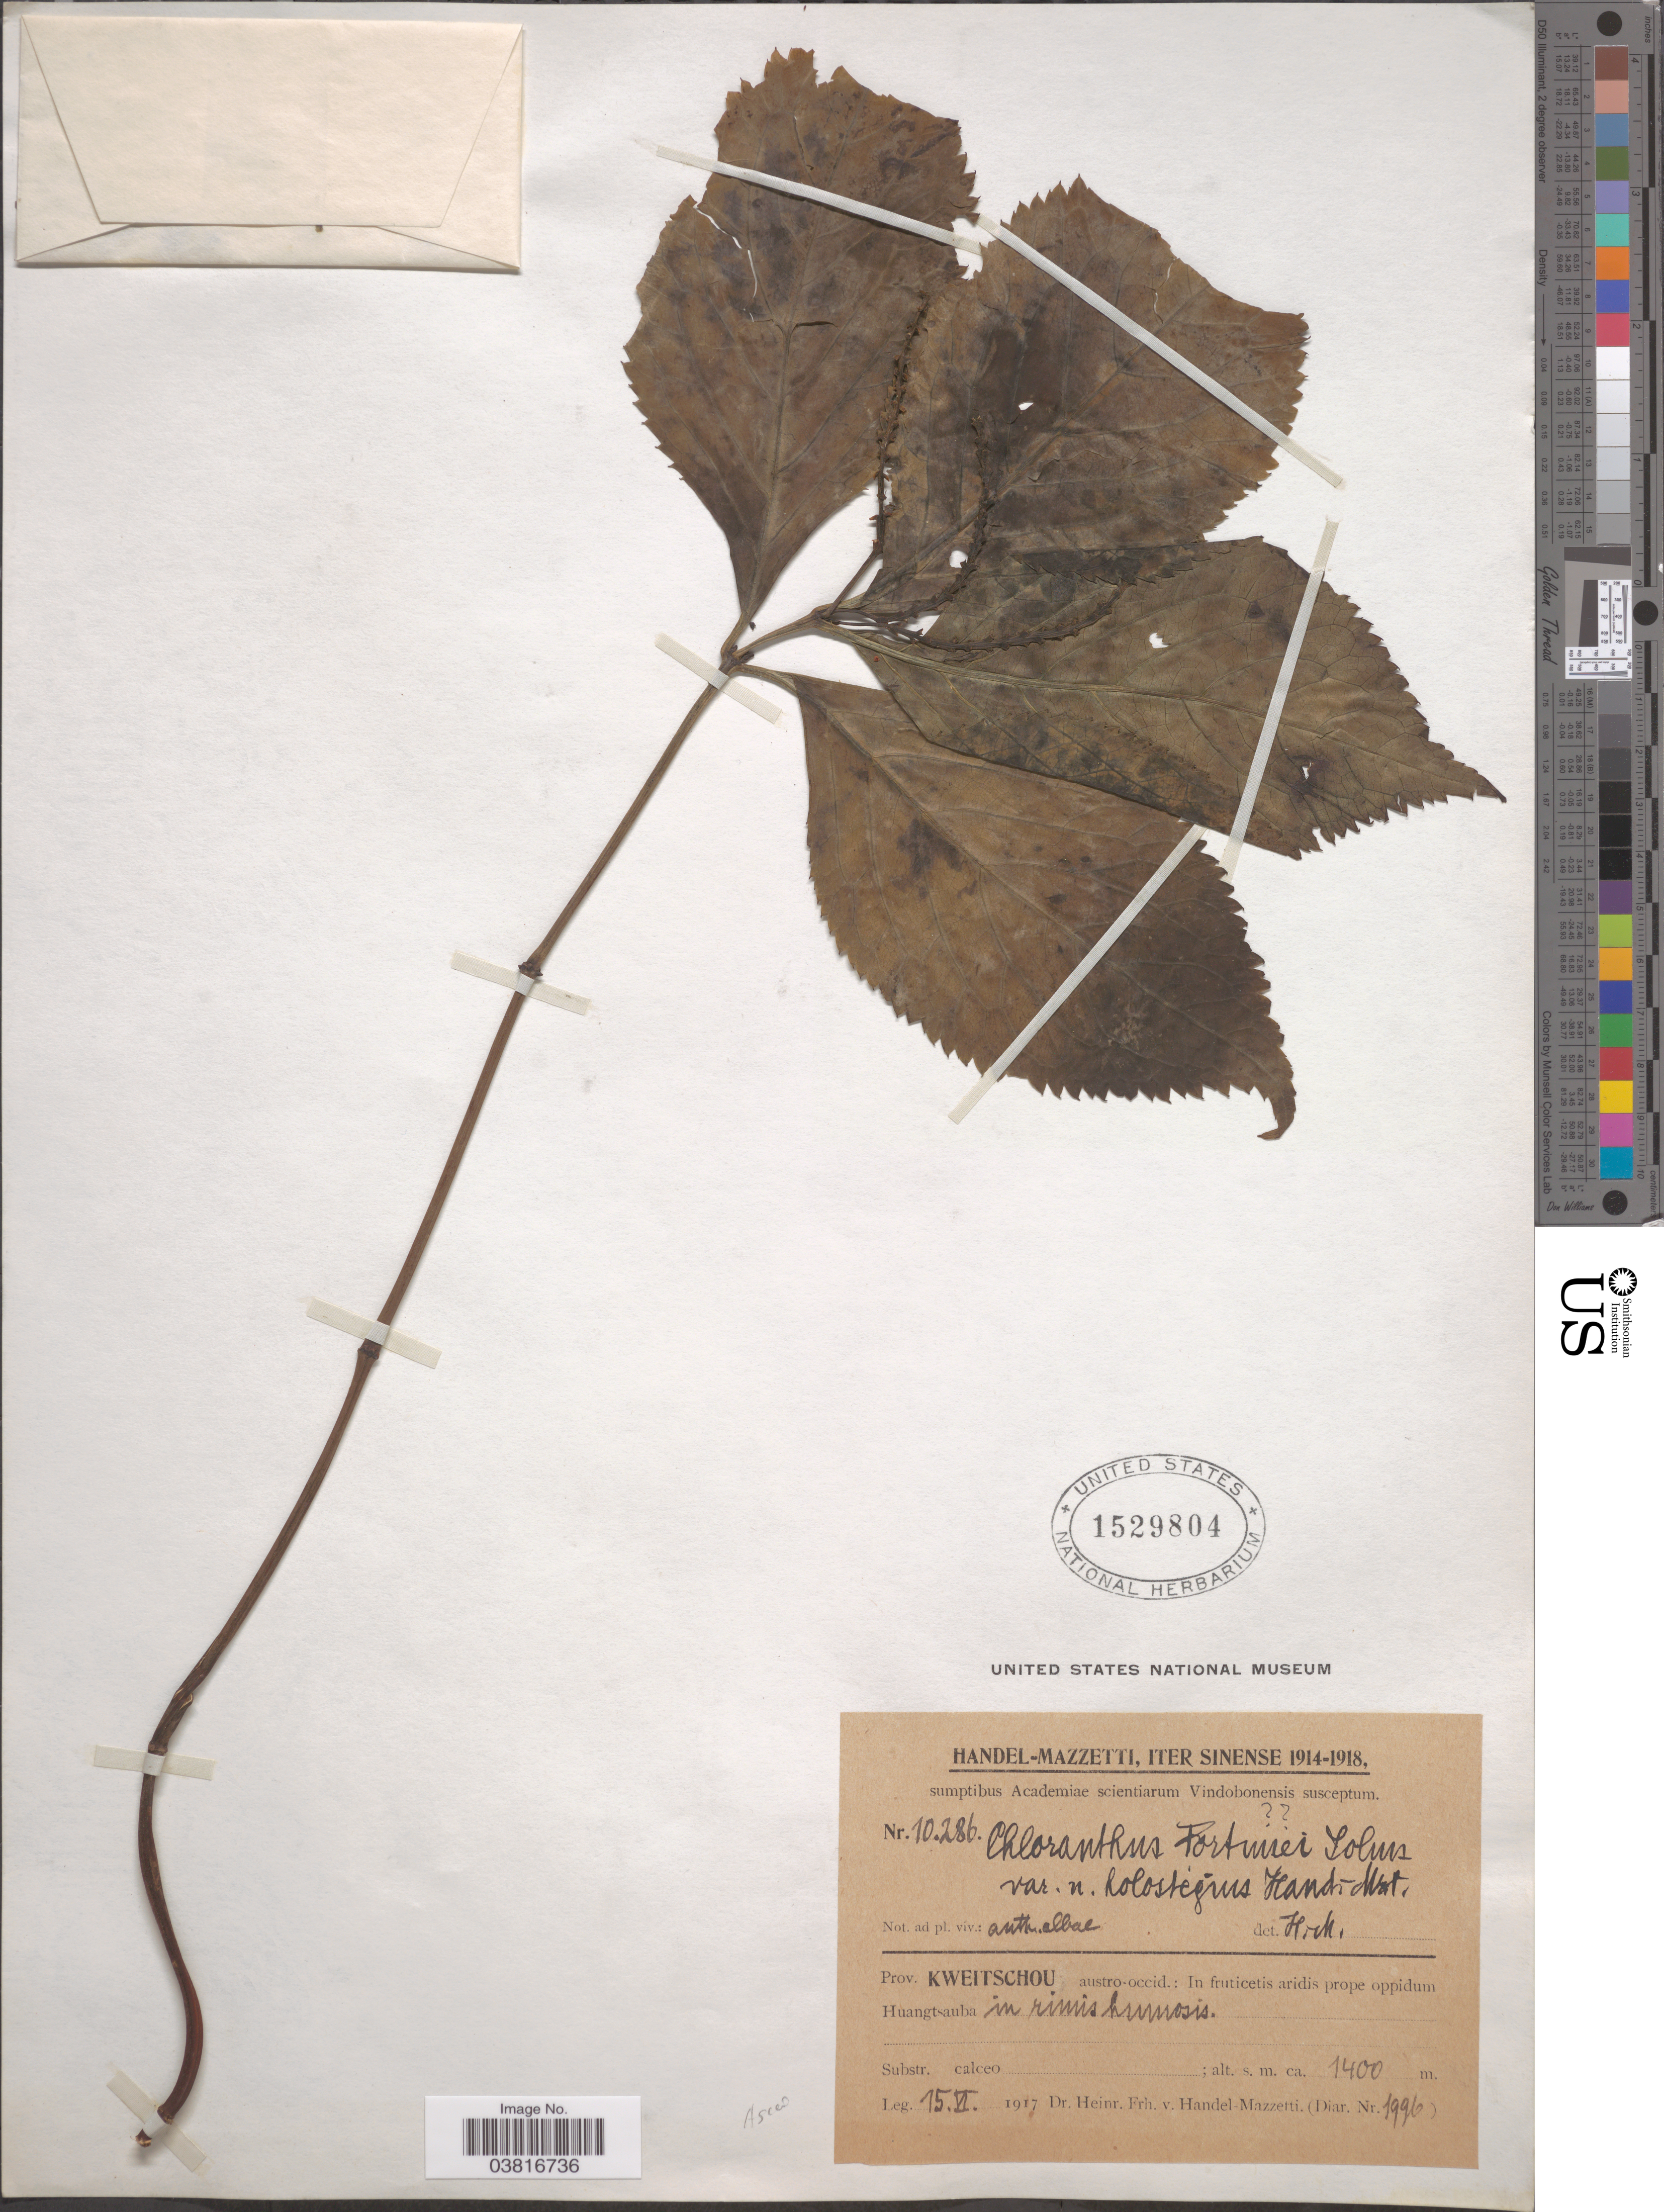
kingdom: Plantae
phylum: Tracheophyta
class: Magnoliopsida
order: Chloranthales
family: Chloranthaceae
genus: Chloranthus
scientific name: Chloranthus fortunei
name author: (A. Gray) Solms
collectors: H. Handel-Mazzetti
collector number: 10286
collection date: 1917-06-15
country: China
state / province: Guizhou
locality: Prov. Kweitschou austro-occid.: In fruticetis aridis prope oppidum Huangtsauba in rimis humosis.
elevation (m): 1400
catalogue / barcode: US 1529804